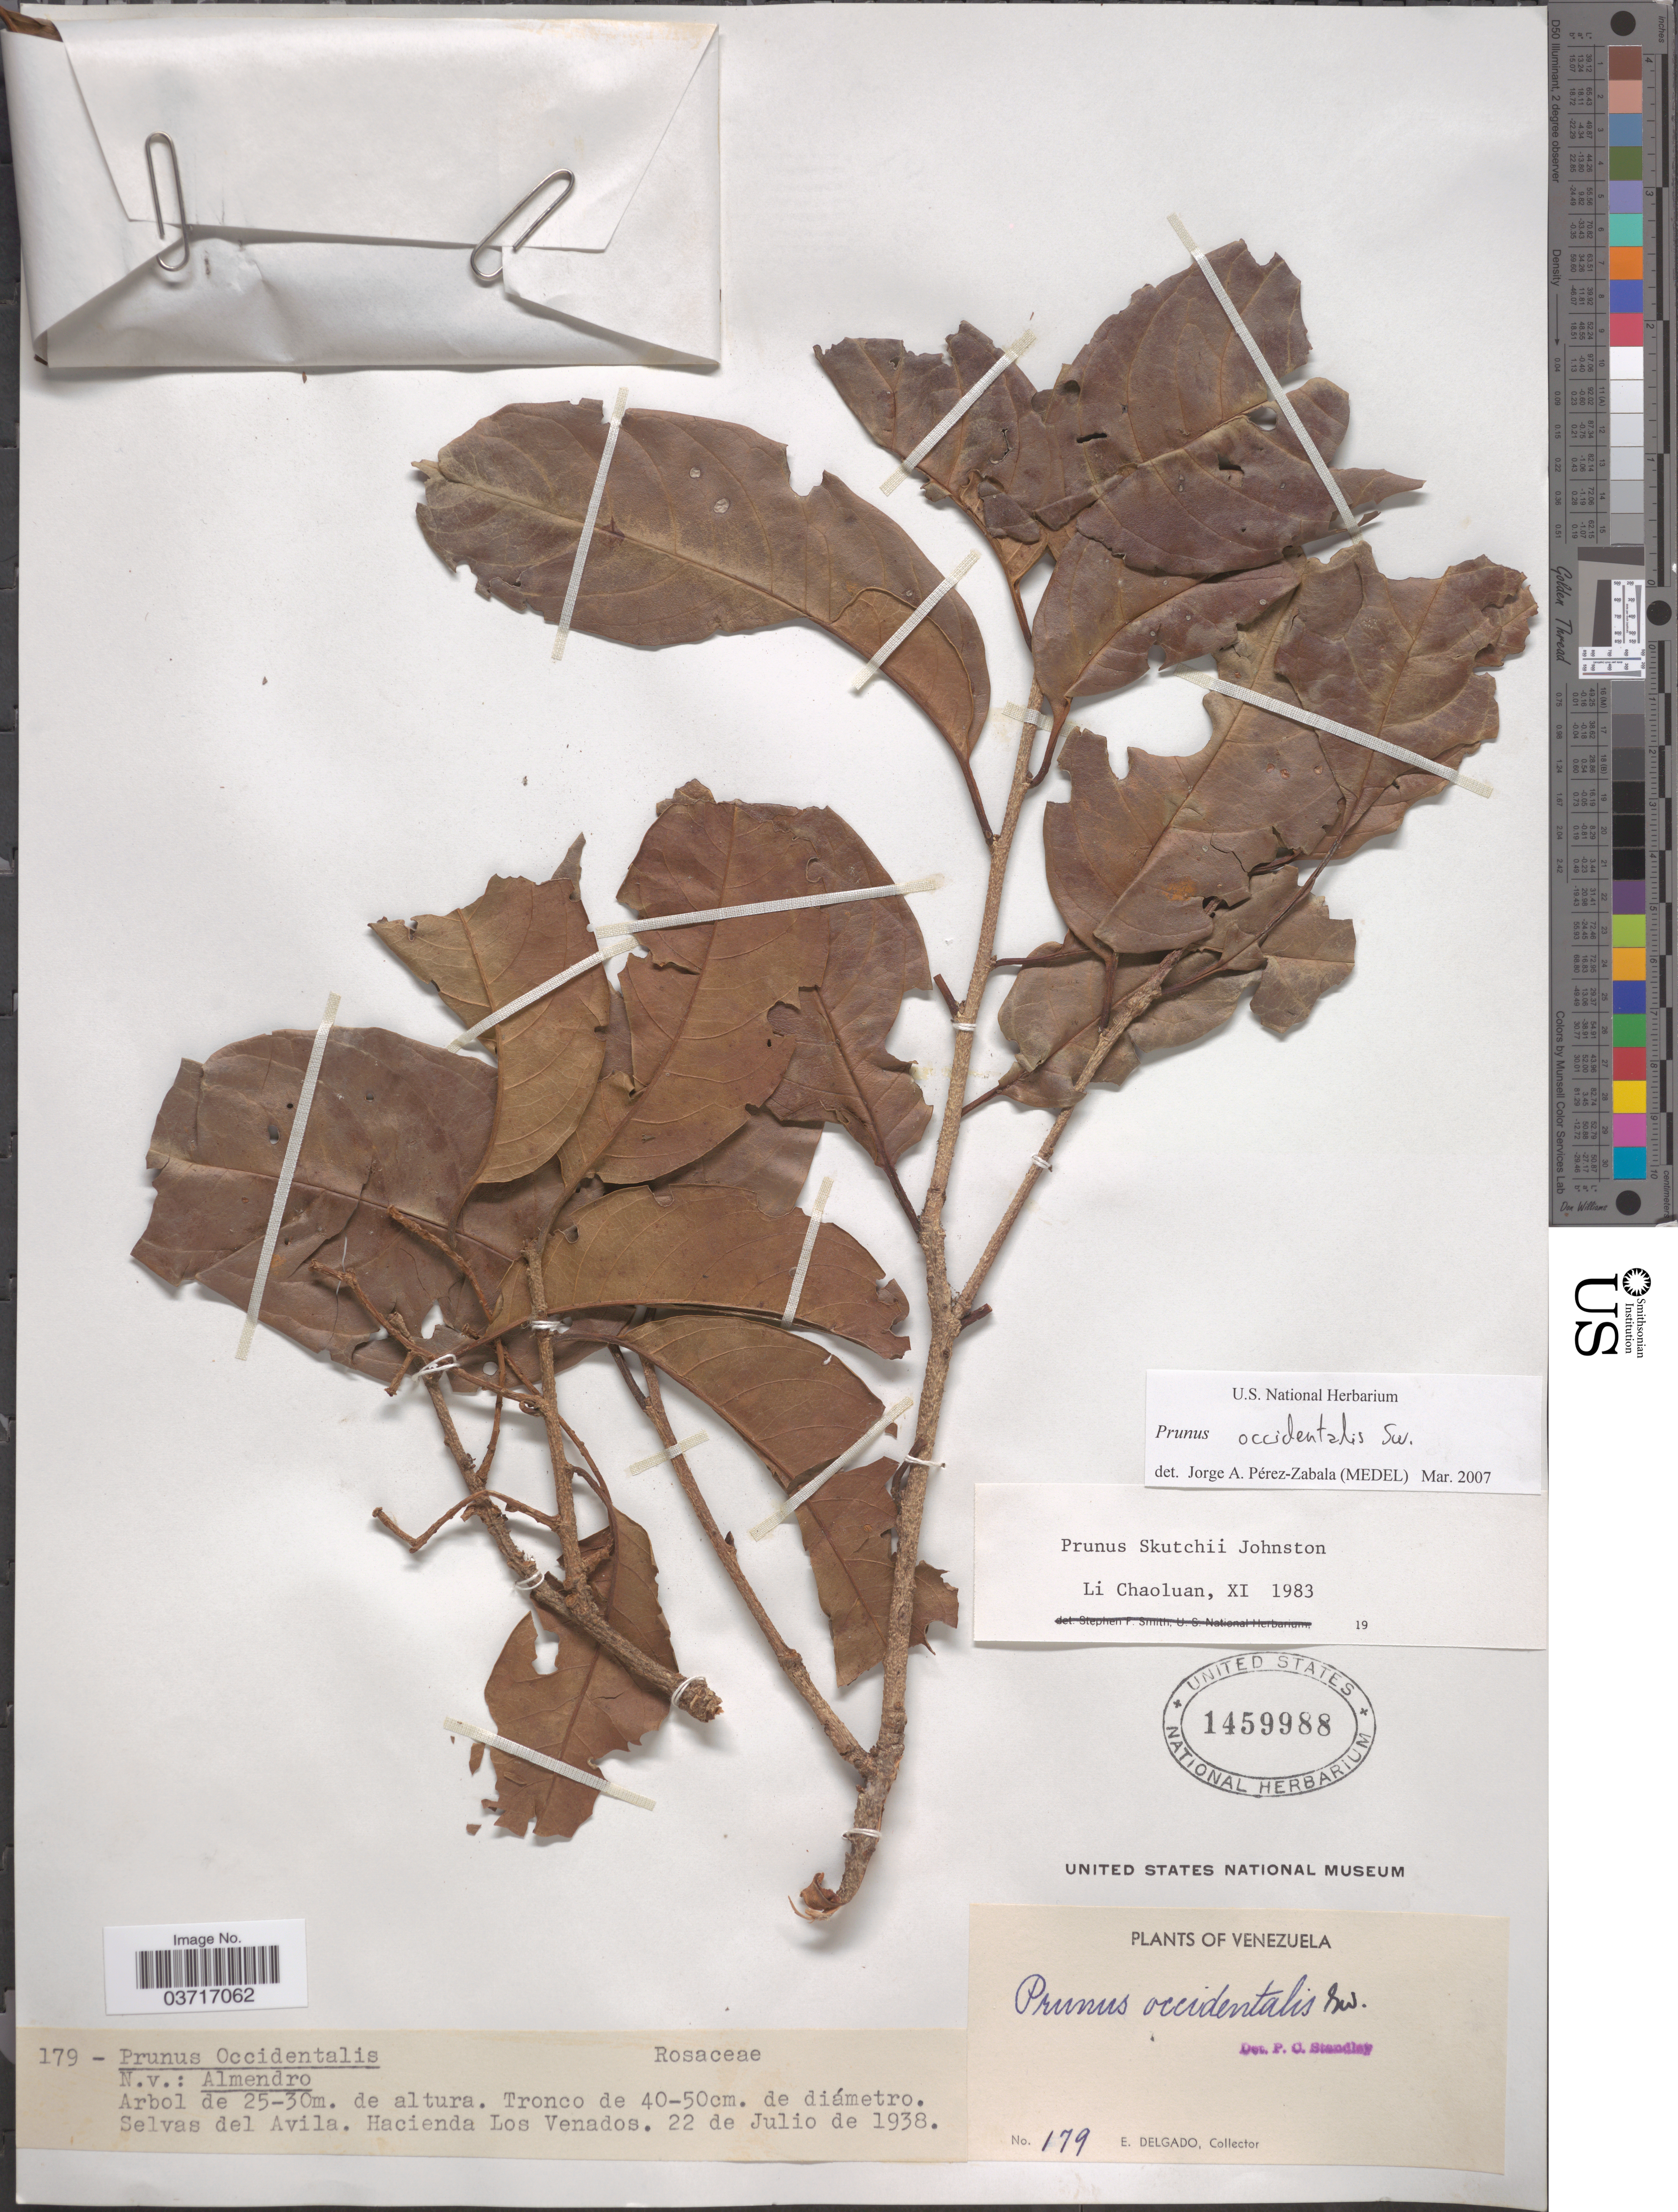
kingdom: Plantae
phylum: Tracheophyta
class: Magnoliopsida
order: Rosales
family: Rosaceae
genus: Prunus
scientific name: Prunus occidentalis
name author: Sw.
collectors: E. Delgado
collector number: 179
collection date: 1938-07-22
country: Venezuela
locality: Selvas del Avila. Hacienda Los Venados.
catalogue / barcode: US 1459988